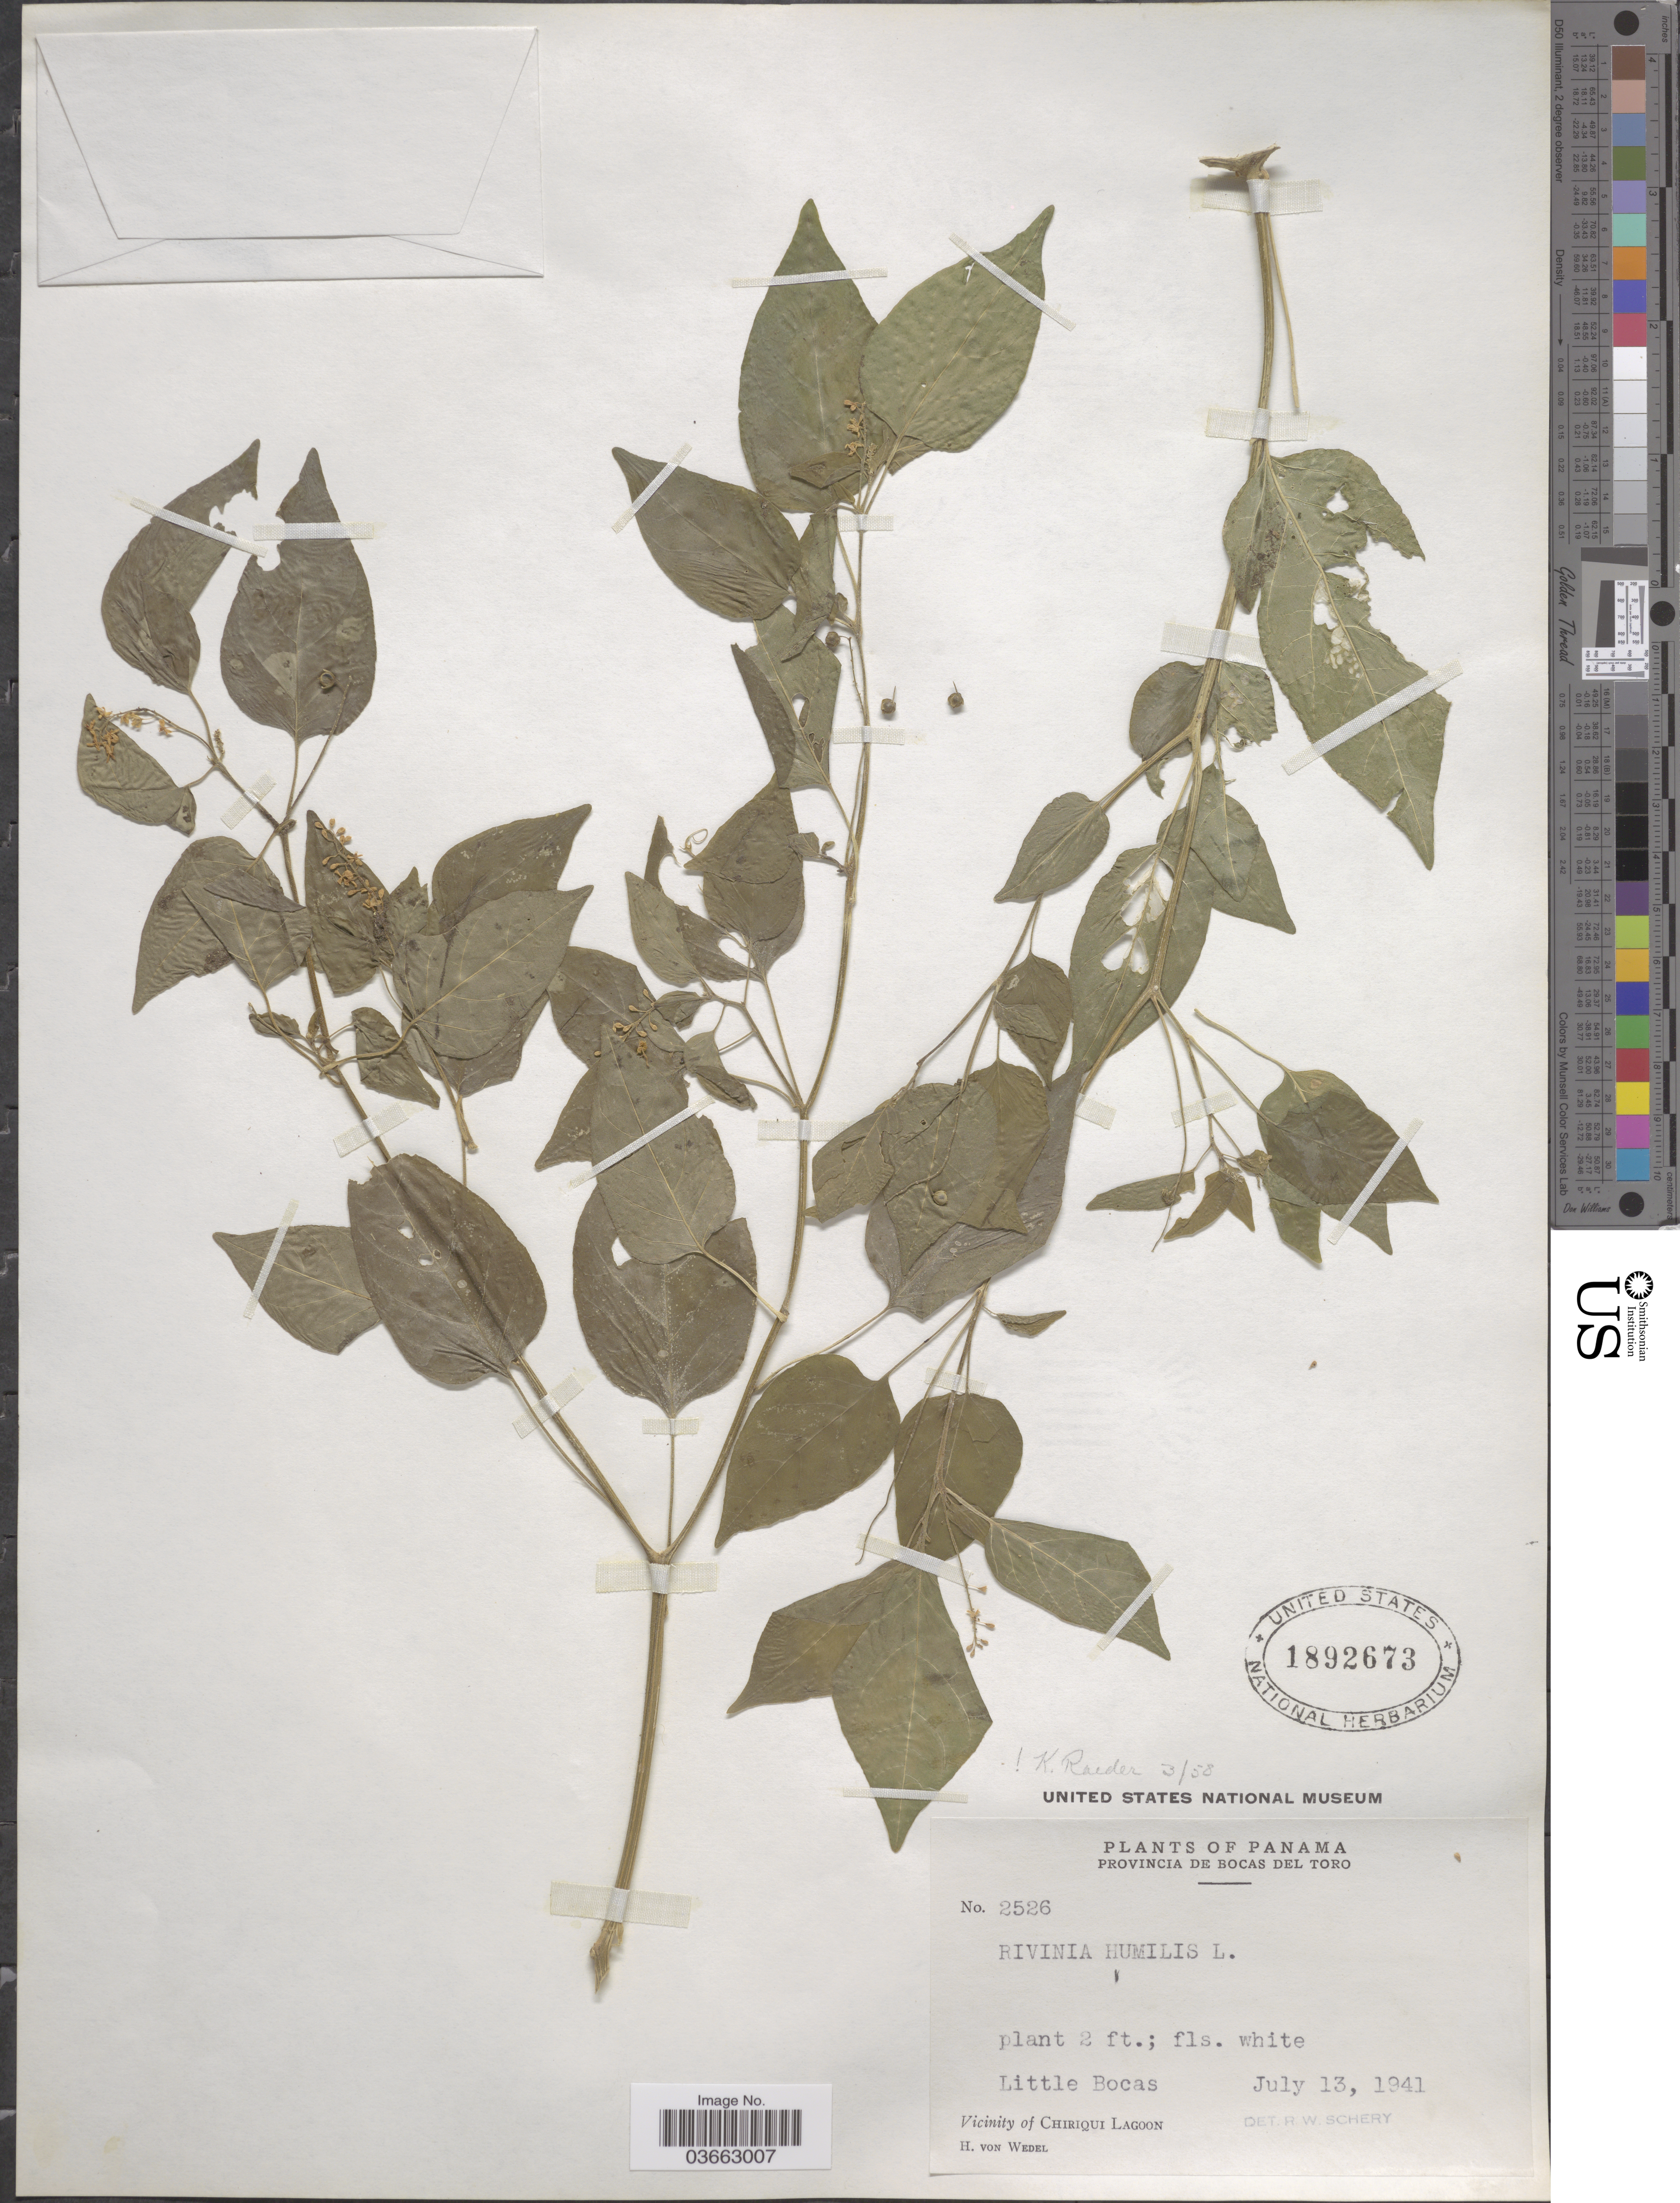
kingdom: Plantae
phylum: Tracheophyta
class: Magnoliopsida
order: Caryophyllales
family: Phytolaccaceae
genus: Rivina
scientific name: Rivina humilis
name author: L.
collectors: H. von Wedel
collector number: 2526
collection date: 1941-07-13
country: Panama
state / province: Bocas del Toro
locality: Little Bocas. Vicinity of Chiriqui Lagoon.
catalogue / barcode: US 1892673